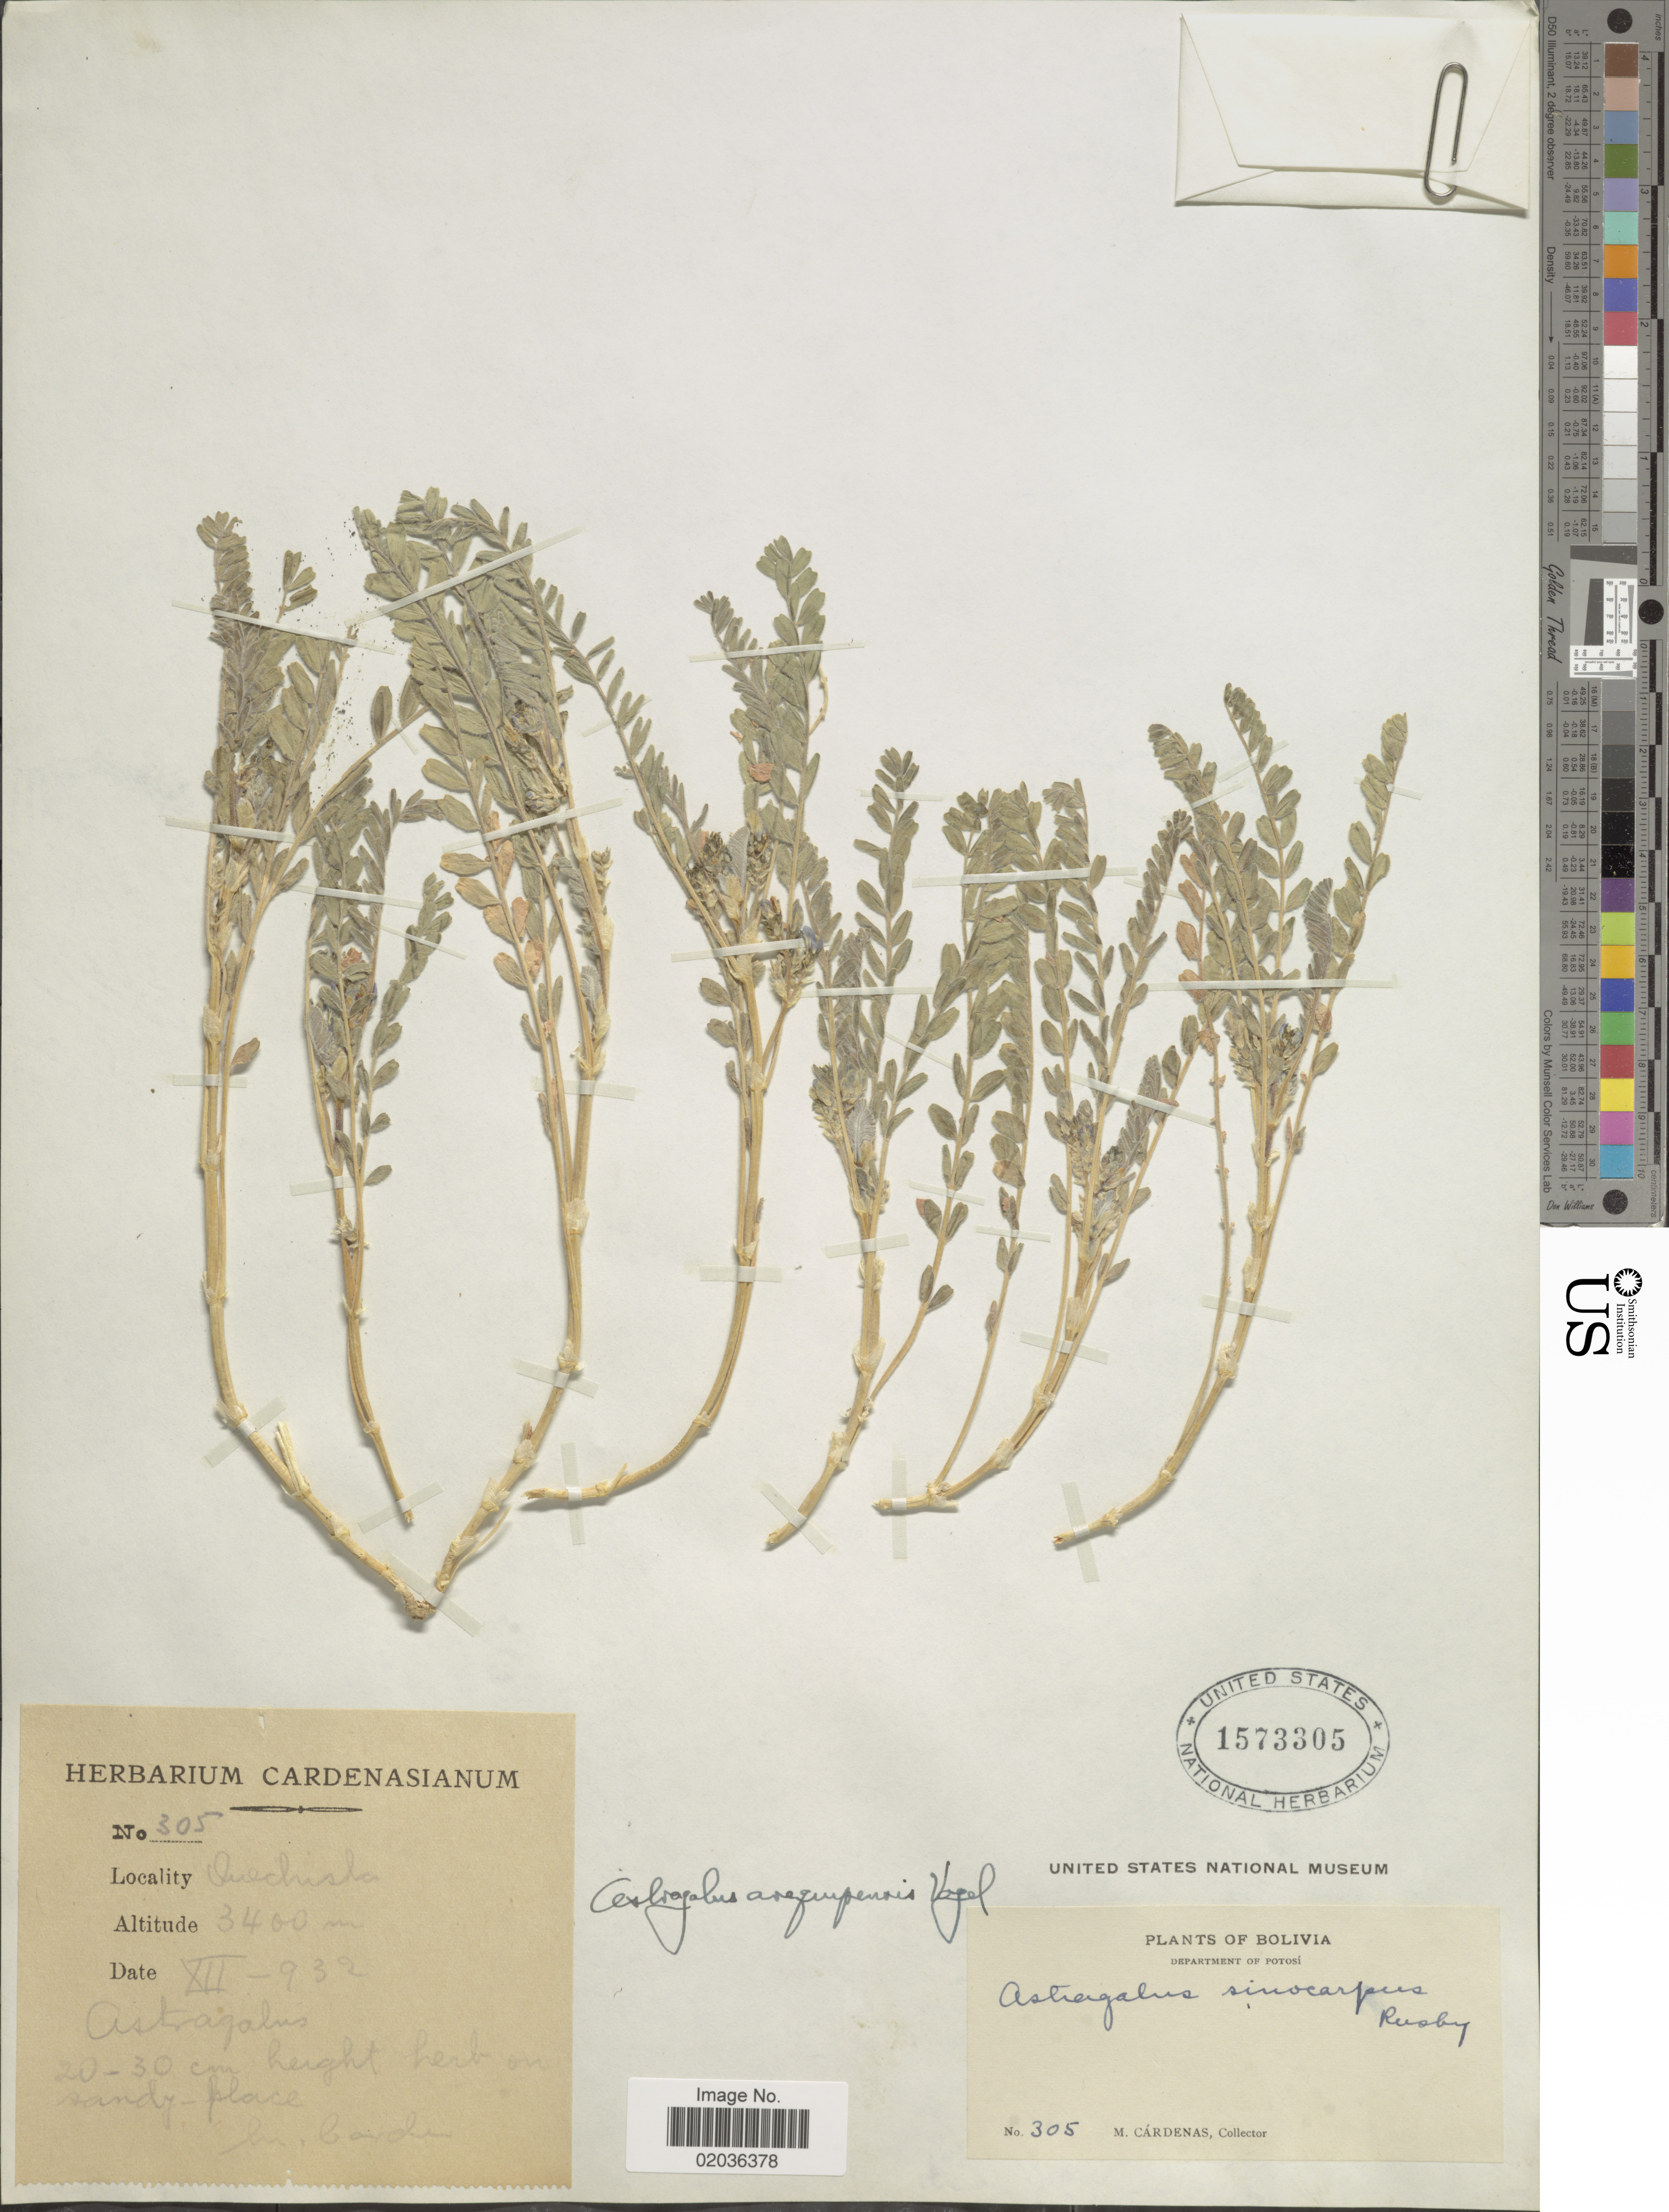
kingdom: Plantae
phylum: Tracheophyta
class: Magnoliopsida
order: Fabales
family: Fabaceae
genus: Astragalus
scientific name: Astragalus arequipensis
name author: Vogel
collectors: M. Cárdenas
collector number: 305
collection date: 1932-12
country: Bolivia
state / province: Potosi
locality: Department Of Potosi, Quechisla. On sandy places.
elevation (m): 3400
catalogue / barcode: US 1573305